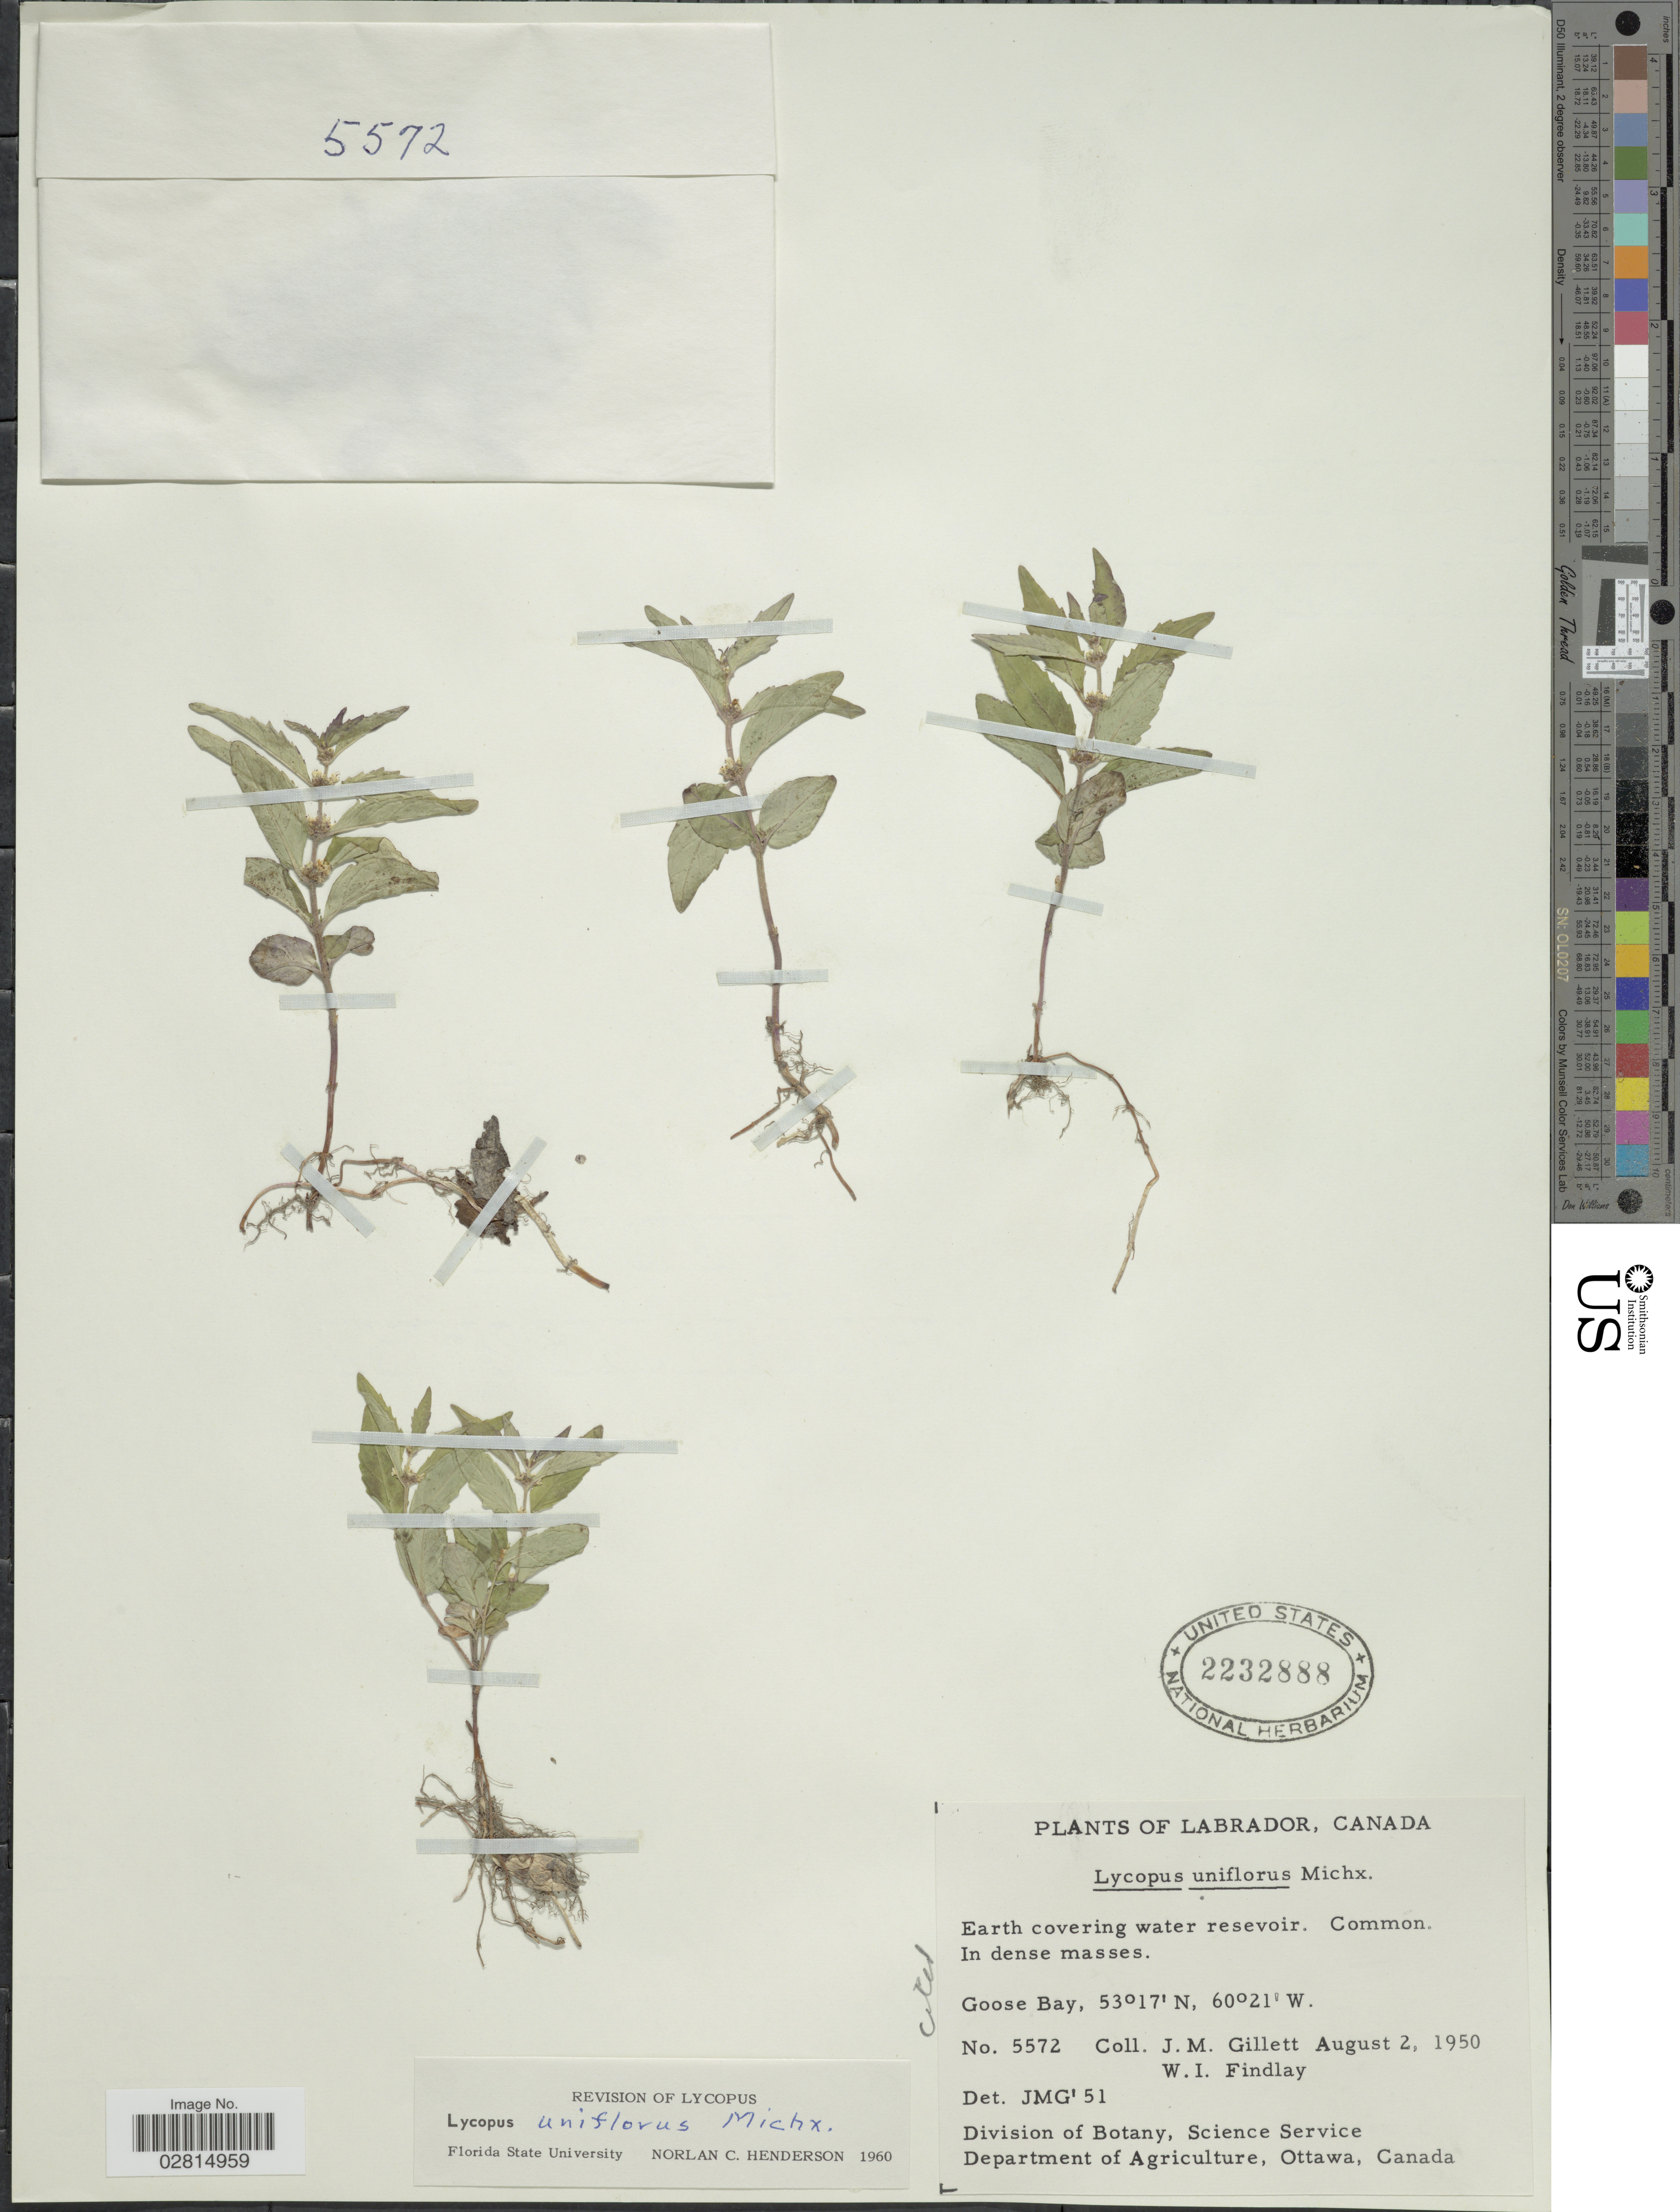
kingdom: Plantae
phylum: Tracheophyta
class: Magnoliopsida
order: Lamiales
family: Lamiaceae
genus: Lycopus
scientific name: Lycopus uniflorus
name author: Michx.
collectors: J. M. Gillett & W. Findlay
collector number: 5572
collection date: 1950-08-02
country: Canada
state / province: Newfoundland and Labrador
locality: Labrador, Goose Bay.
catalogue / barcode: US 2232888